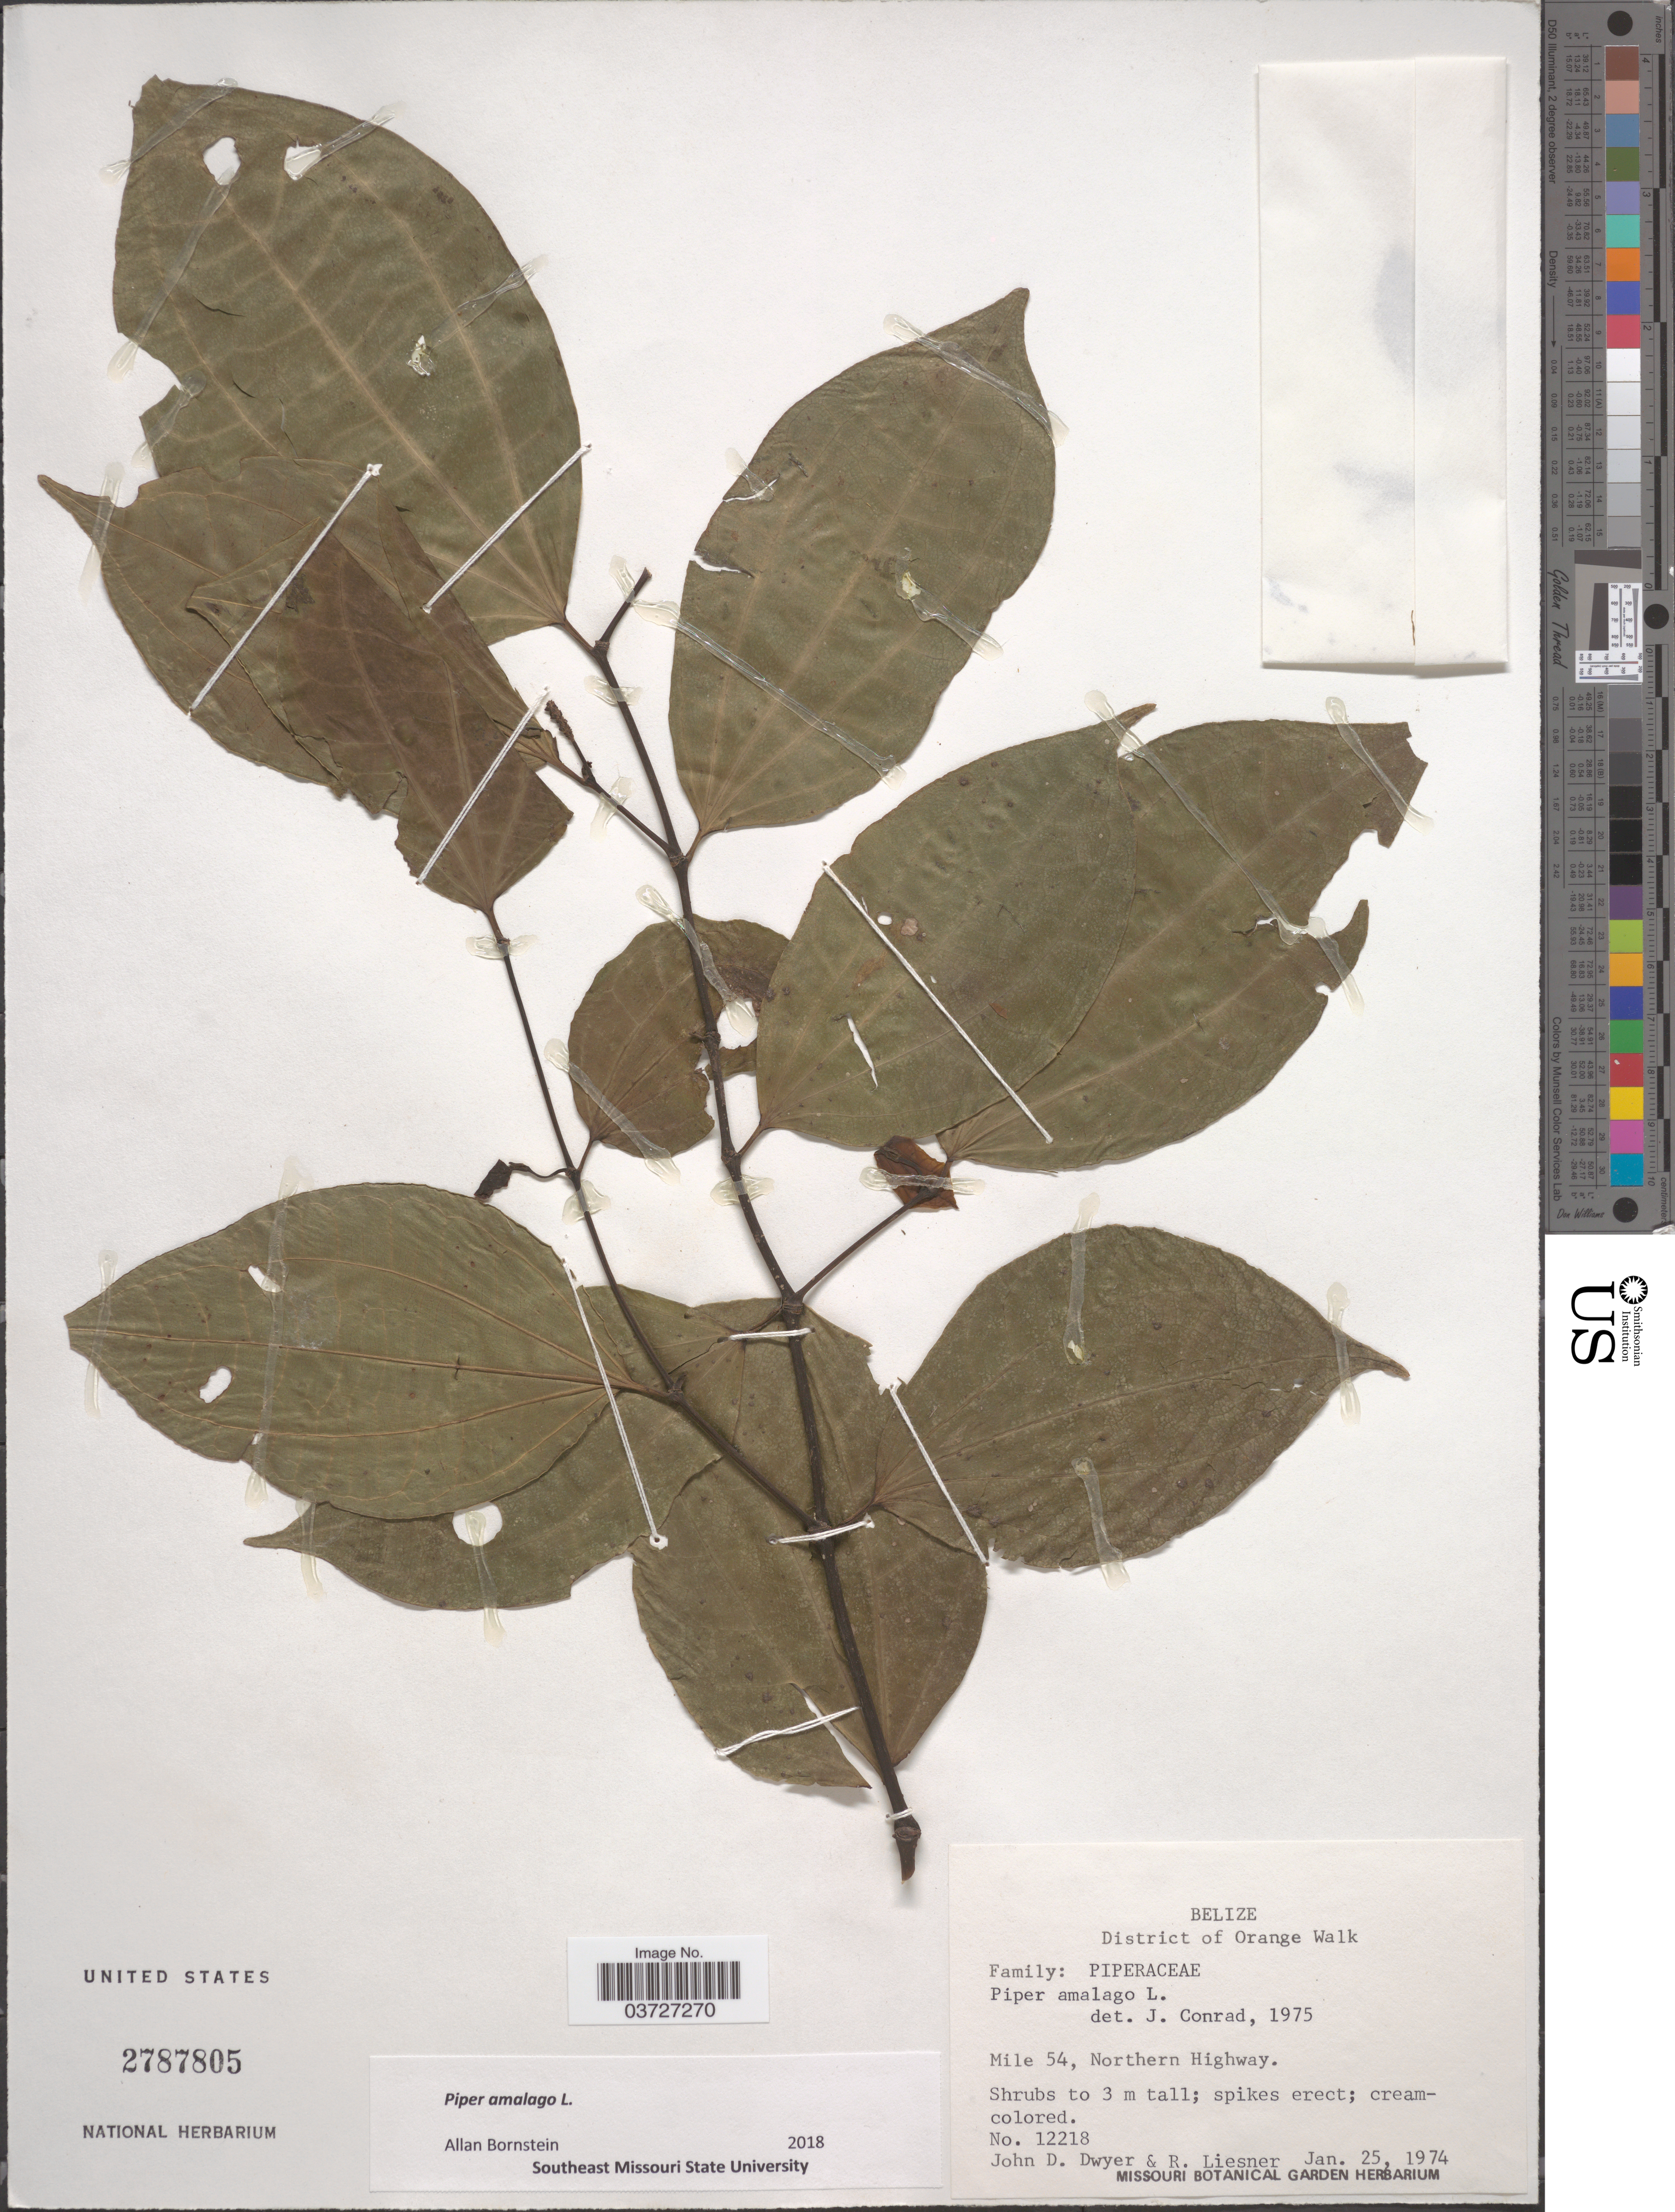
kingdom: Plantae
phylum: Tracheophyta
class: Magnoliopsida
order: Piperales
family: Piperaceae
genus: Piper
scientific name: Piper amalago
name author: L.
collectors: J. D. Dwyer & R. L. Liesner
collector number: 12218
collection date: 1974-01-25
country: Belize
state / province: Orange Walk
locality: District of Orange Walk. Mile 54, Northern Highway.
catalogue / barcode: US 2787805